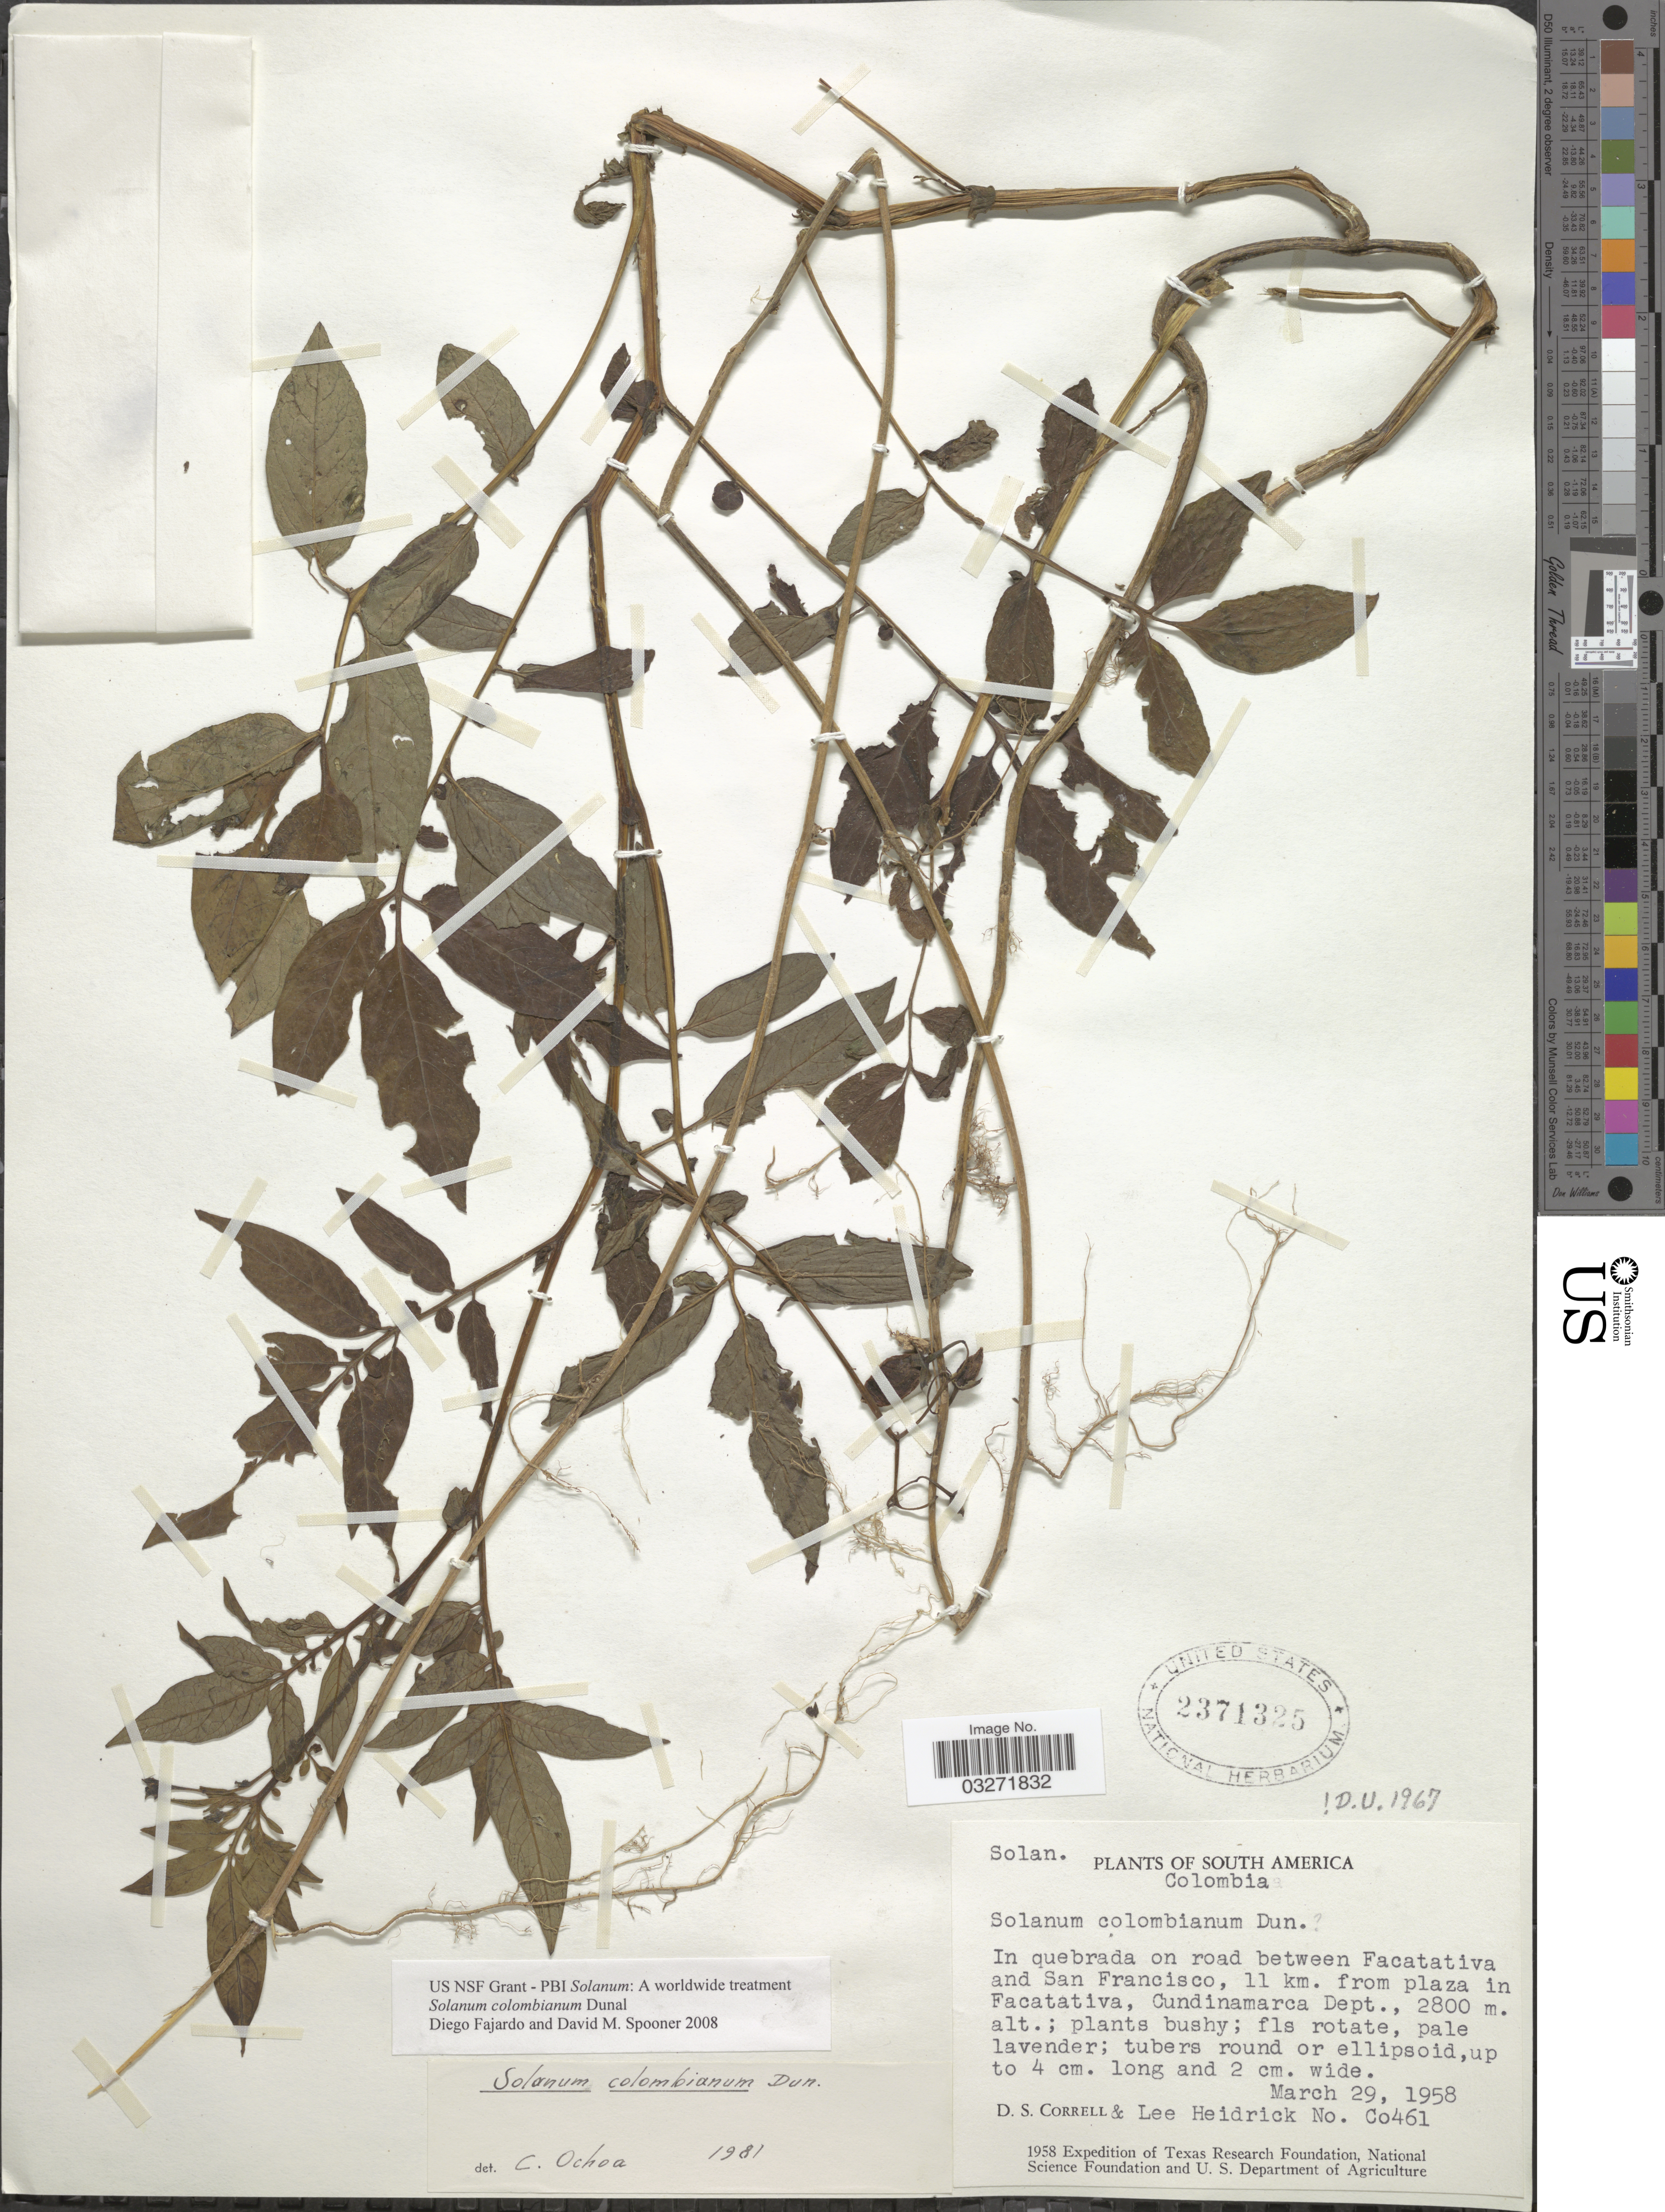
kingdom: Plantae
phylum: Tracheophyta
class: Magnoliopsida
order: Solanales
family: Solanaceae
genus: Solanum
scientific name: Solanum colombianum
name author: Dunal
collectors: D. S. Correll & L. Heidrick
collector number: Co461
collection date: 1958-03-29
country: Colombia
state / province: Cundinamarca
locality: In quebrada on road between Facatativa and San Francisco, 11 km. from plaza in Facatativa, Cundinamarca Dept.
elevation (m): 2800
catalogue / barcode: US 2371325